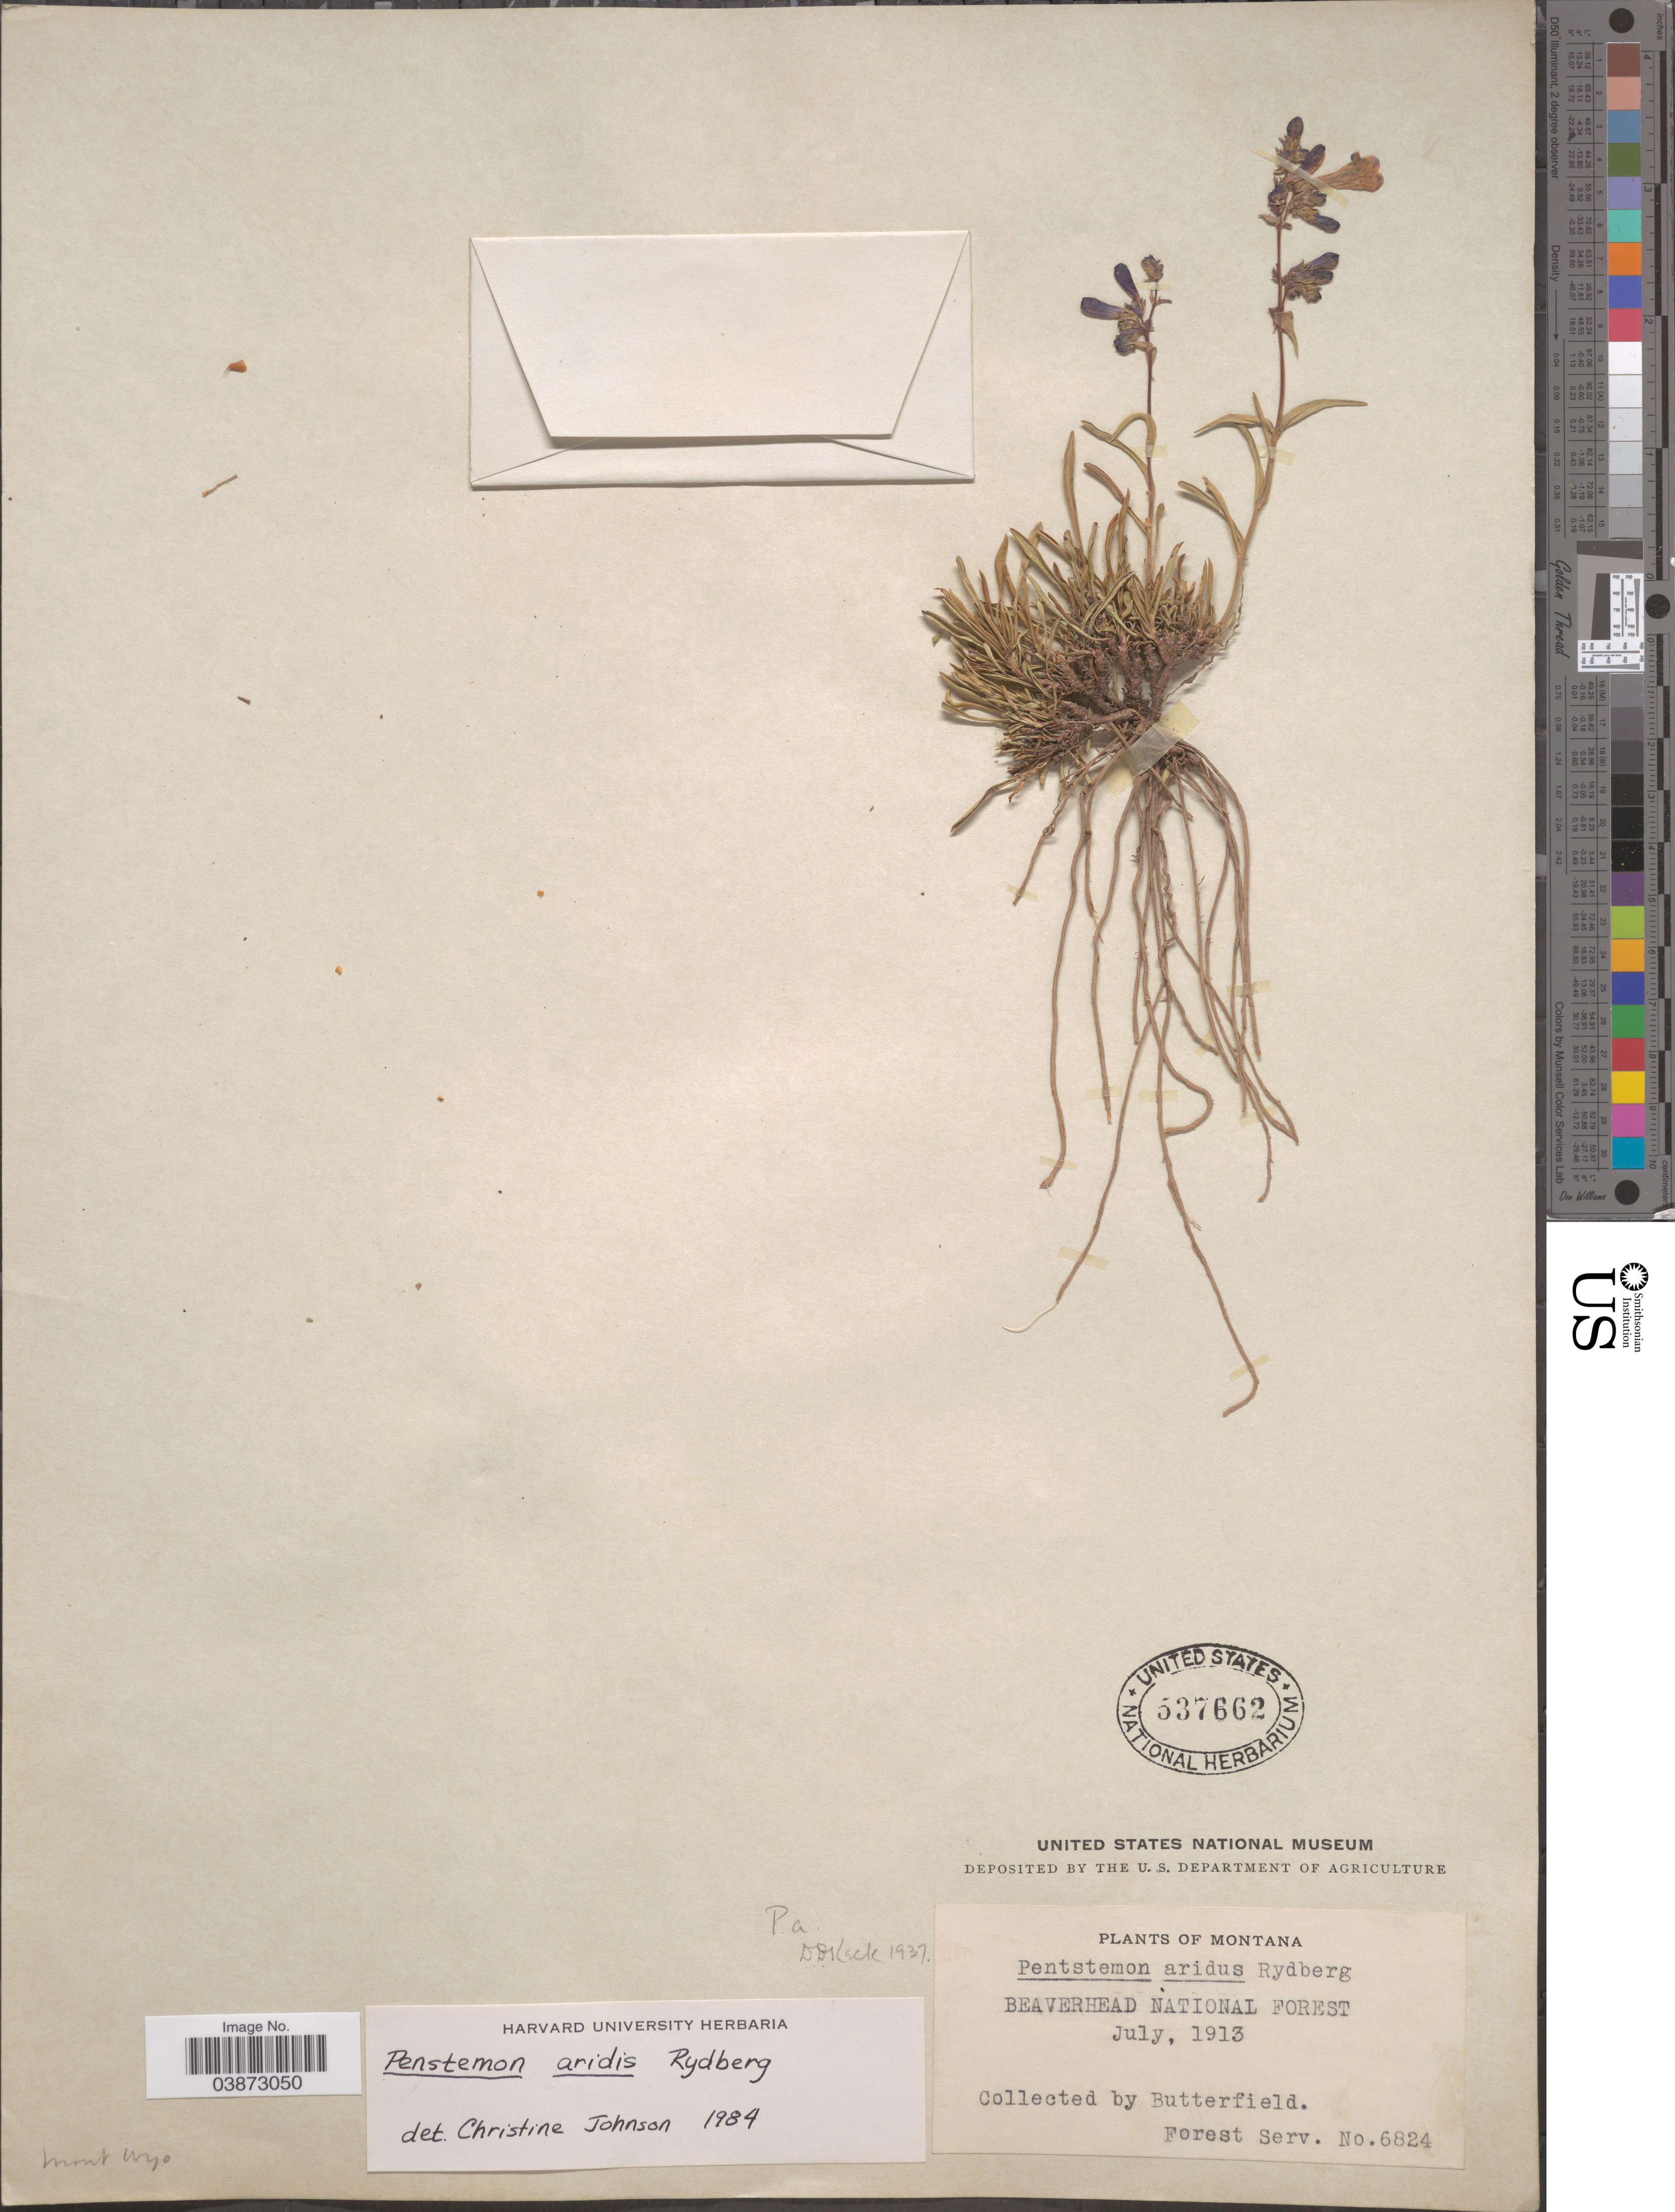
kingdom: Plantae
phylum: Tracheophyta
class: Magnoliopsida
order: Lamiales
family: Plantaginaceae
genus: Penstemon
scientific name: Penstemon aridus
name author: Rydb.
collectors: Butterfield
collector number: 6824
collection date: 1913-07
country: United States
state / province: Montana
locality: Beaverhead National Forest.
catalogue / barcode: US 537662